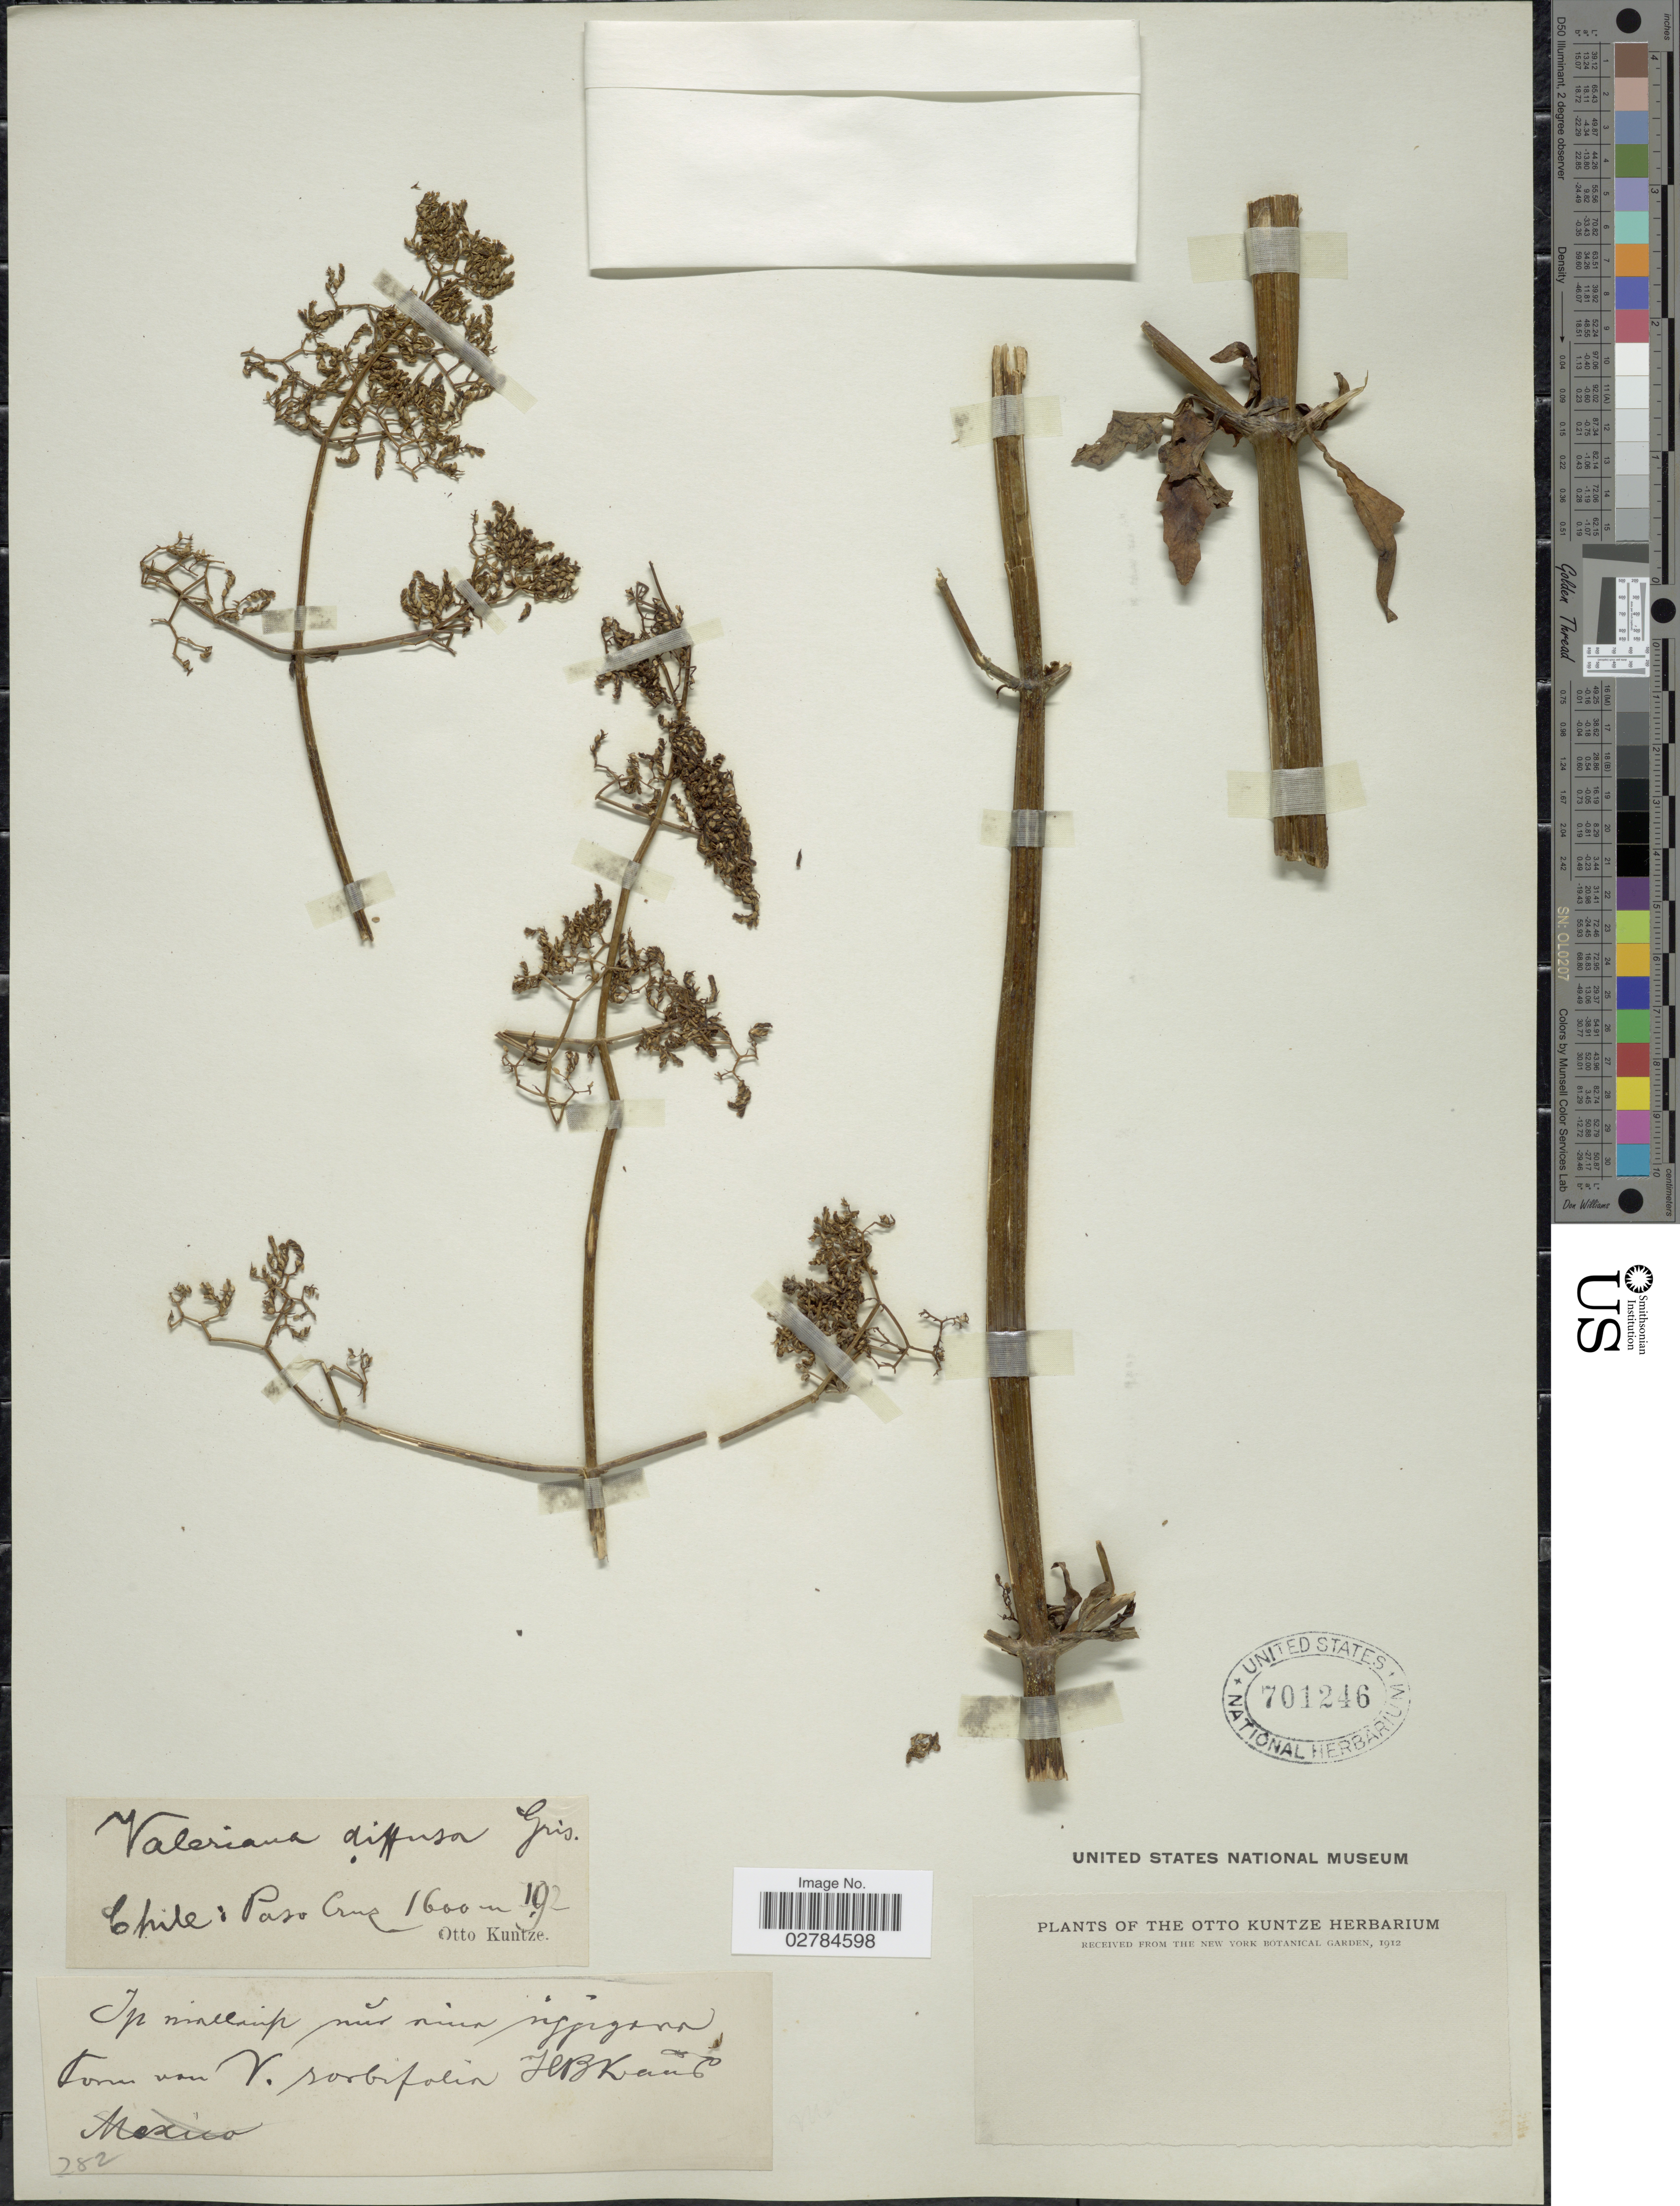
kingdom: Plantae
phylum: Tracheophyta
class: Magnoliopsida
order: Dipsacales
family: Caprifoliaceae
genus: Valeriana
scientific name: Valeriana diffusa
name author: Poepp.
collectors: C.E.O. Kuntze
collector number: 282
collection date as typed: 192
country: Chile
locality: Paso Cruz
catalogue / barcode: US 701246